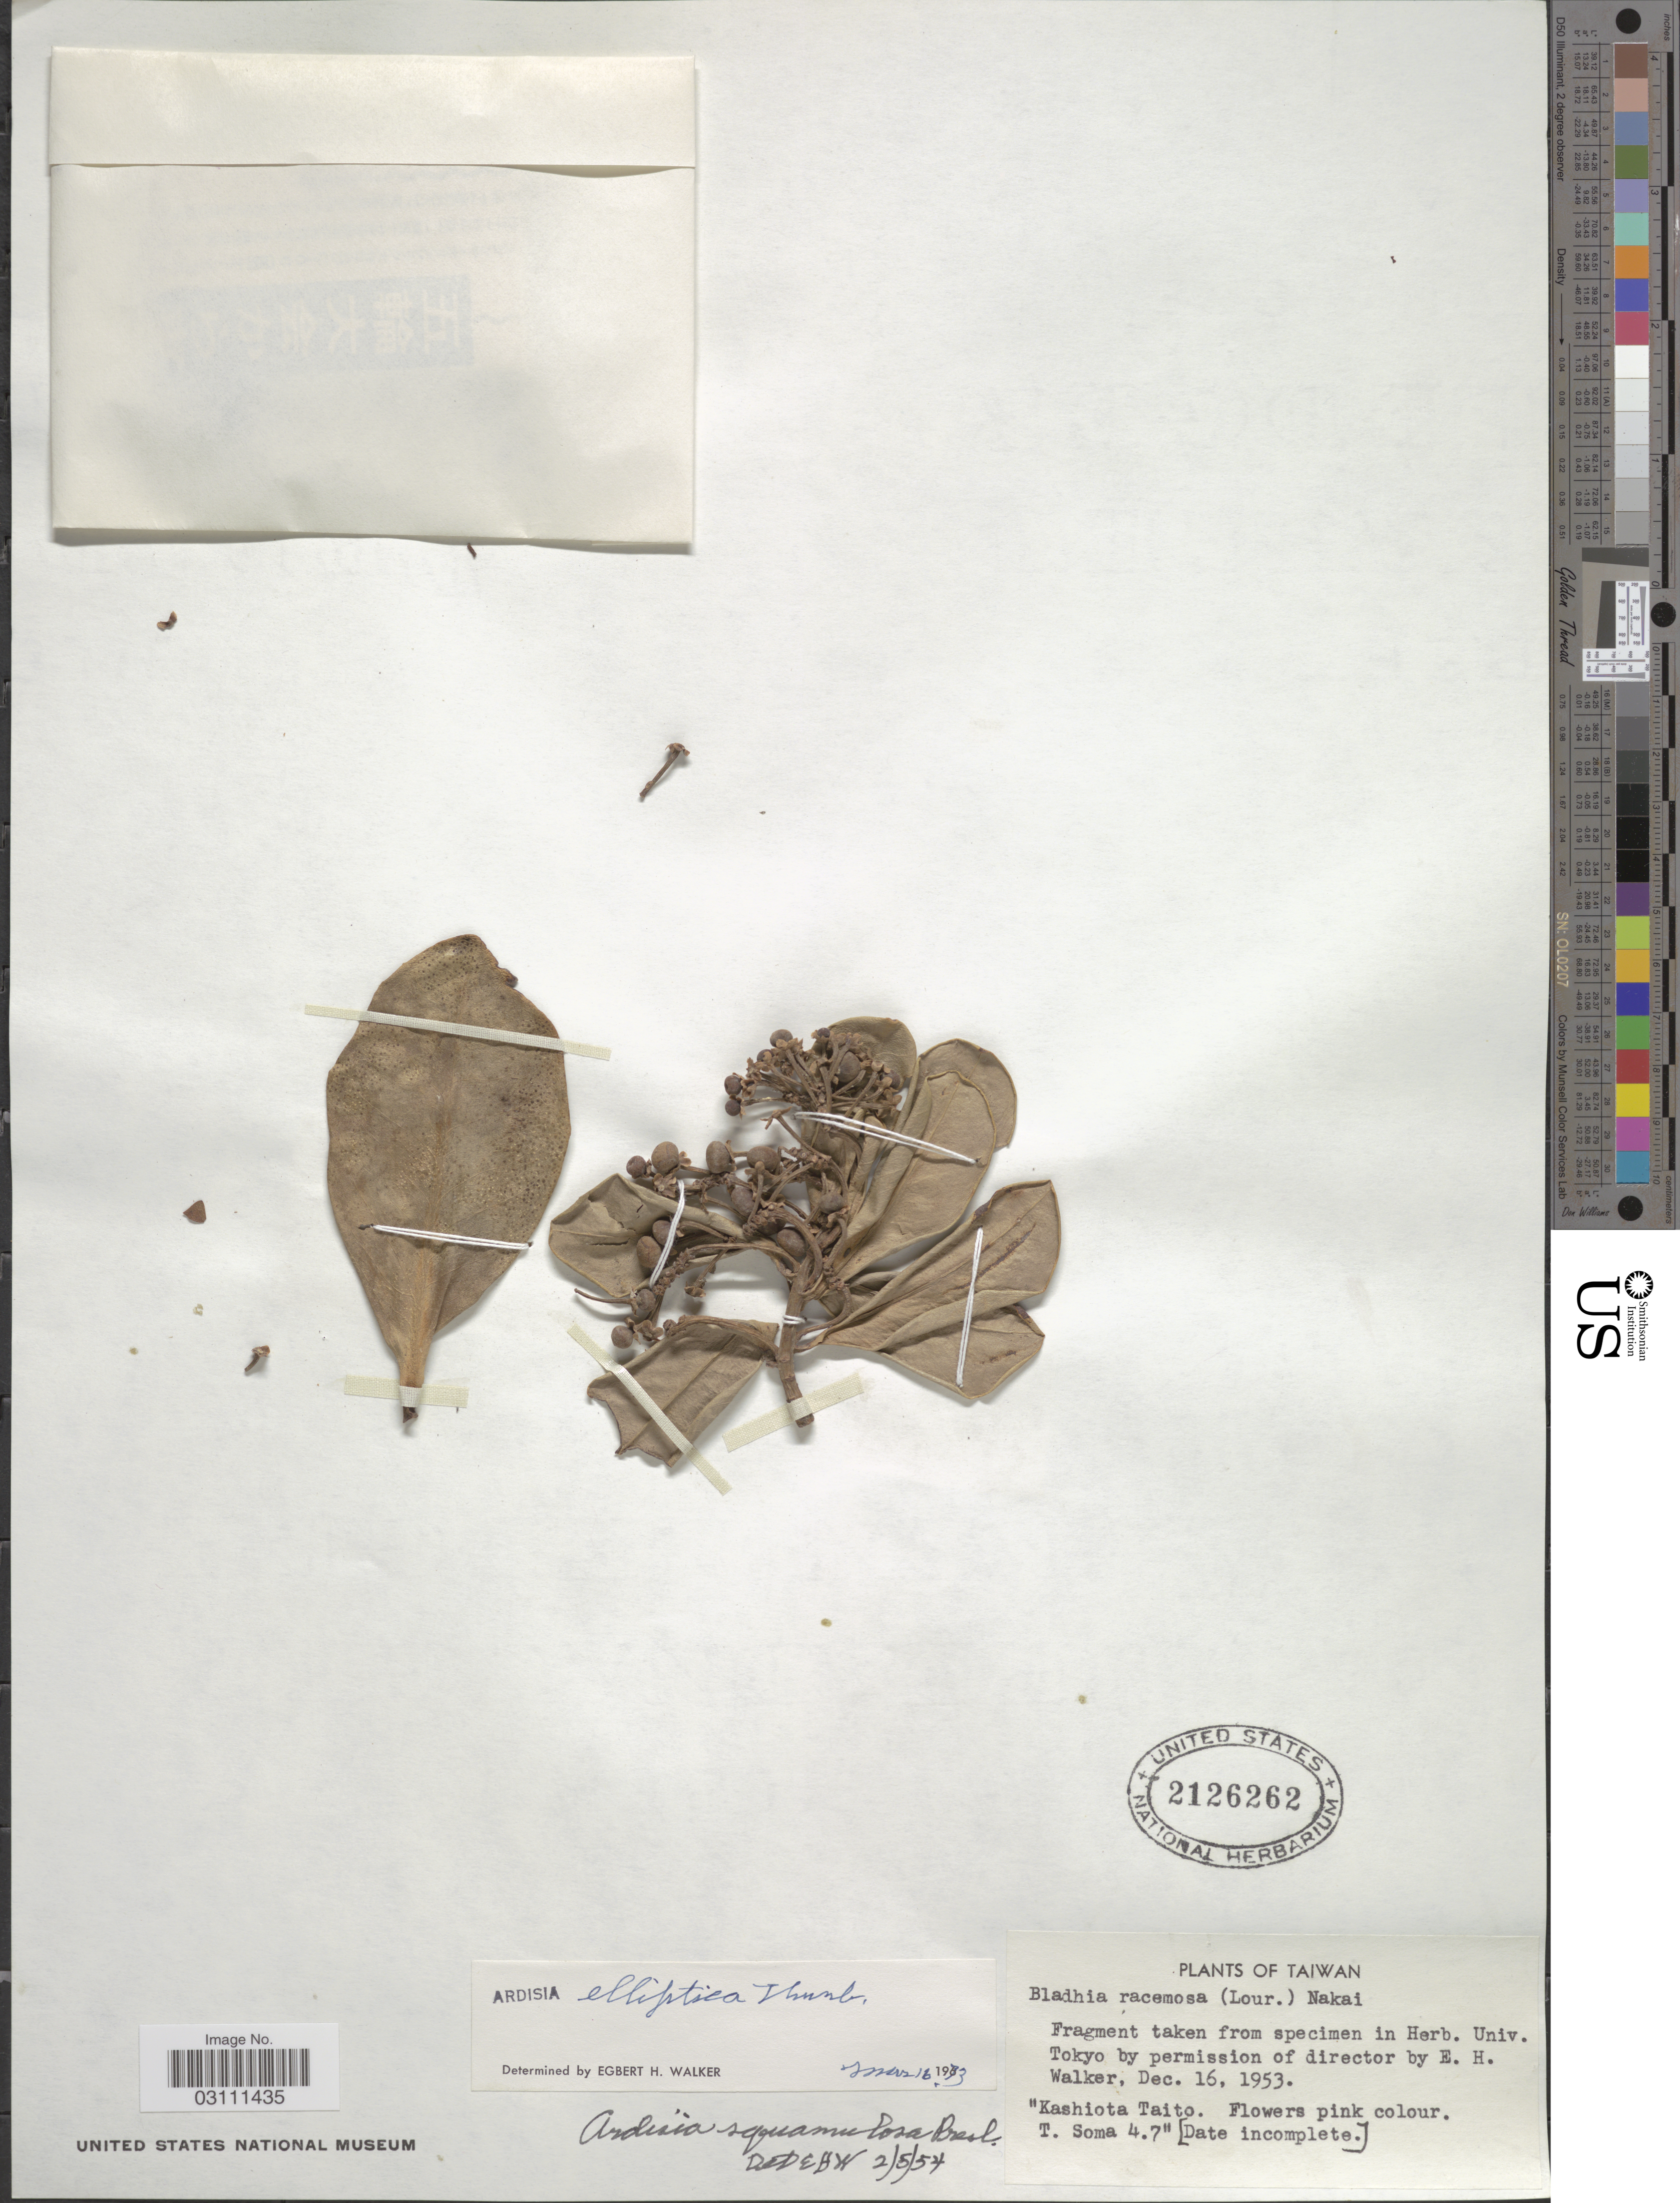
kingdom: Plantae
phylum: Tracheophyta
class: Magnoliopsida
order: Ericales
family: Primulaceae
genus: Ardisia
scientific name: Ardisia elliptica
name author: Thunb.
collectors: E. H. Walker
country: Taiwan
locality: Kashiota Taito.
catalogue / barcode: US 2126262